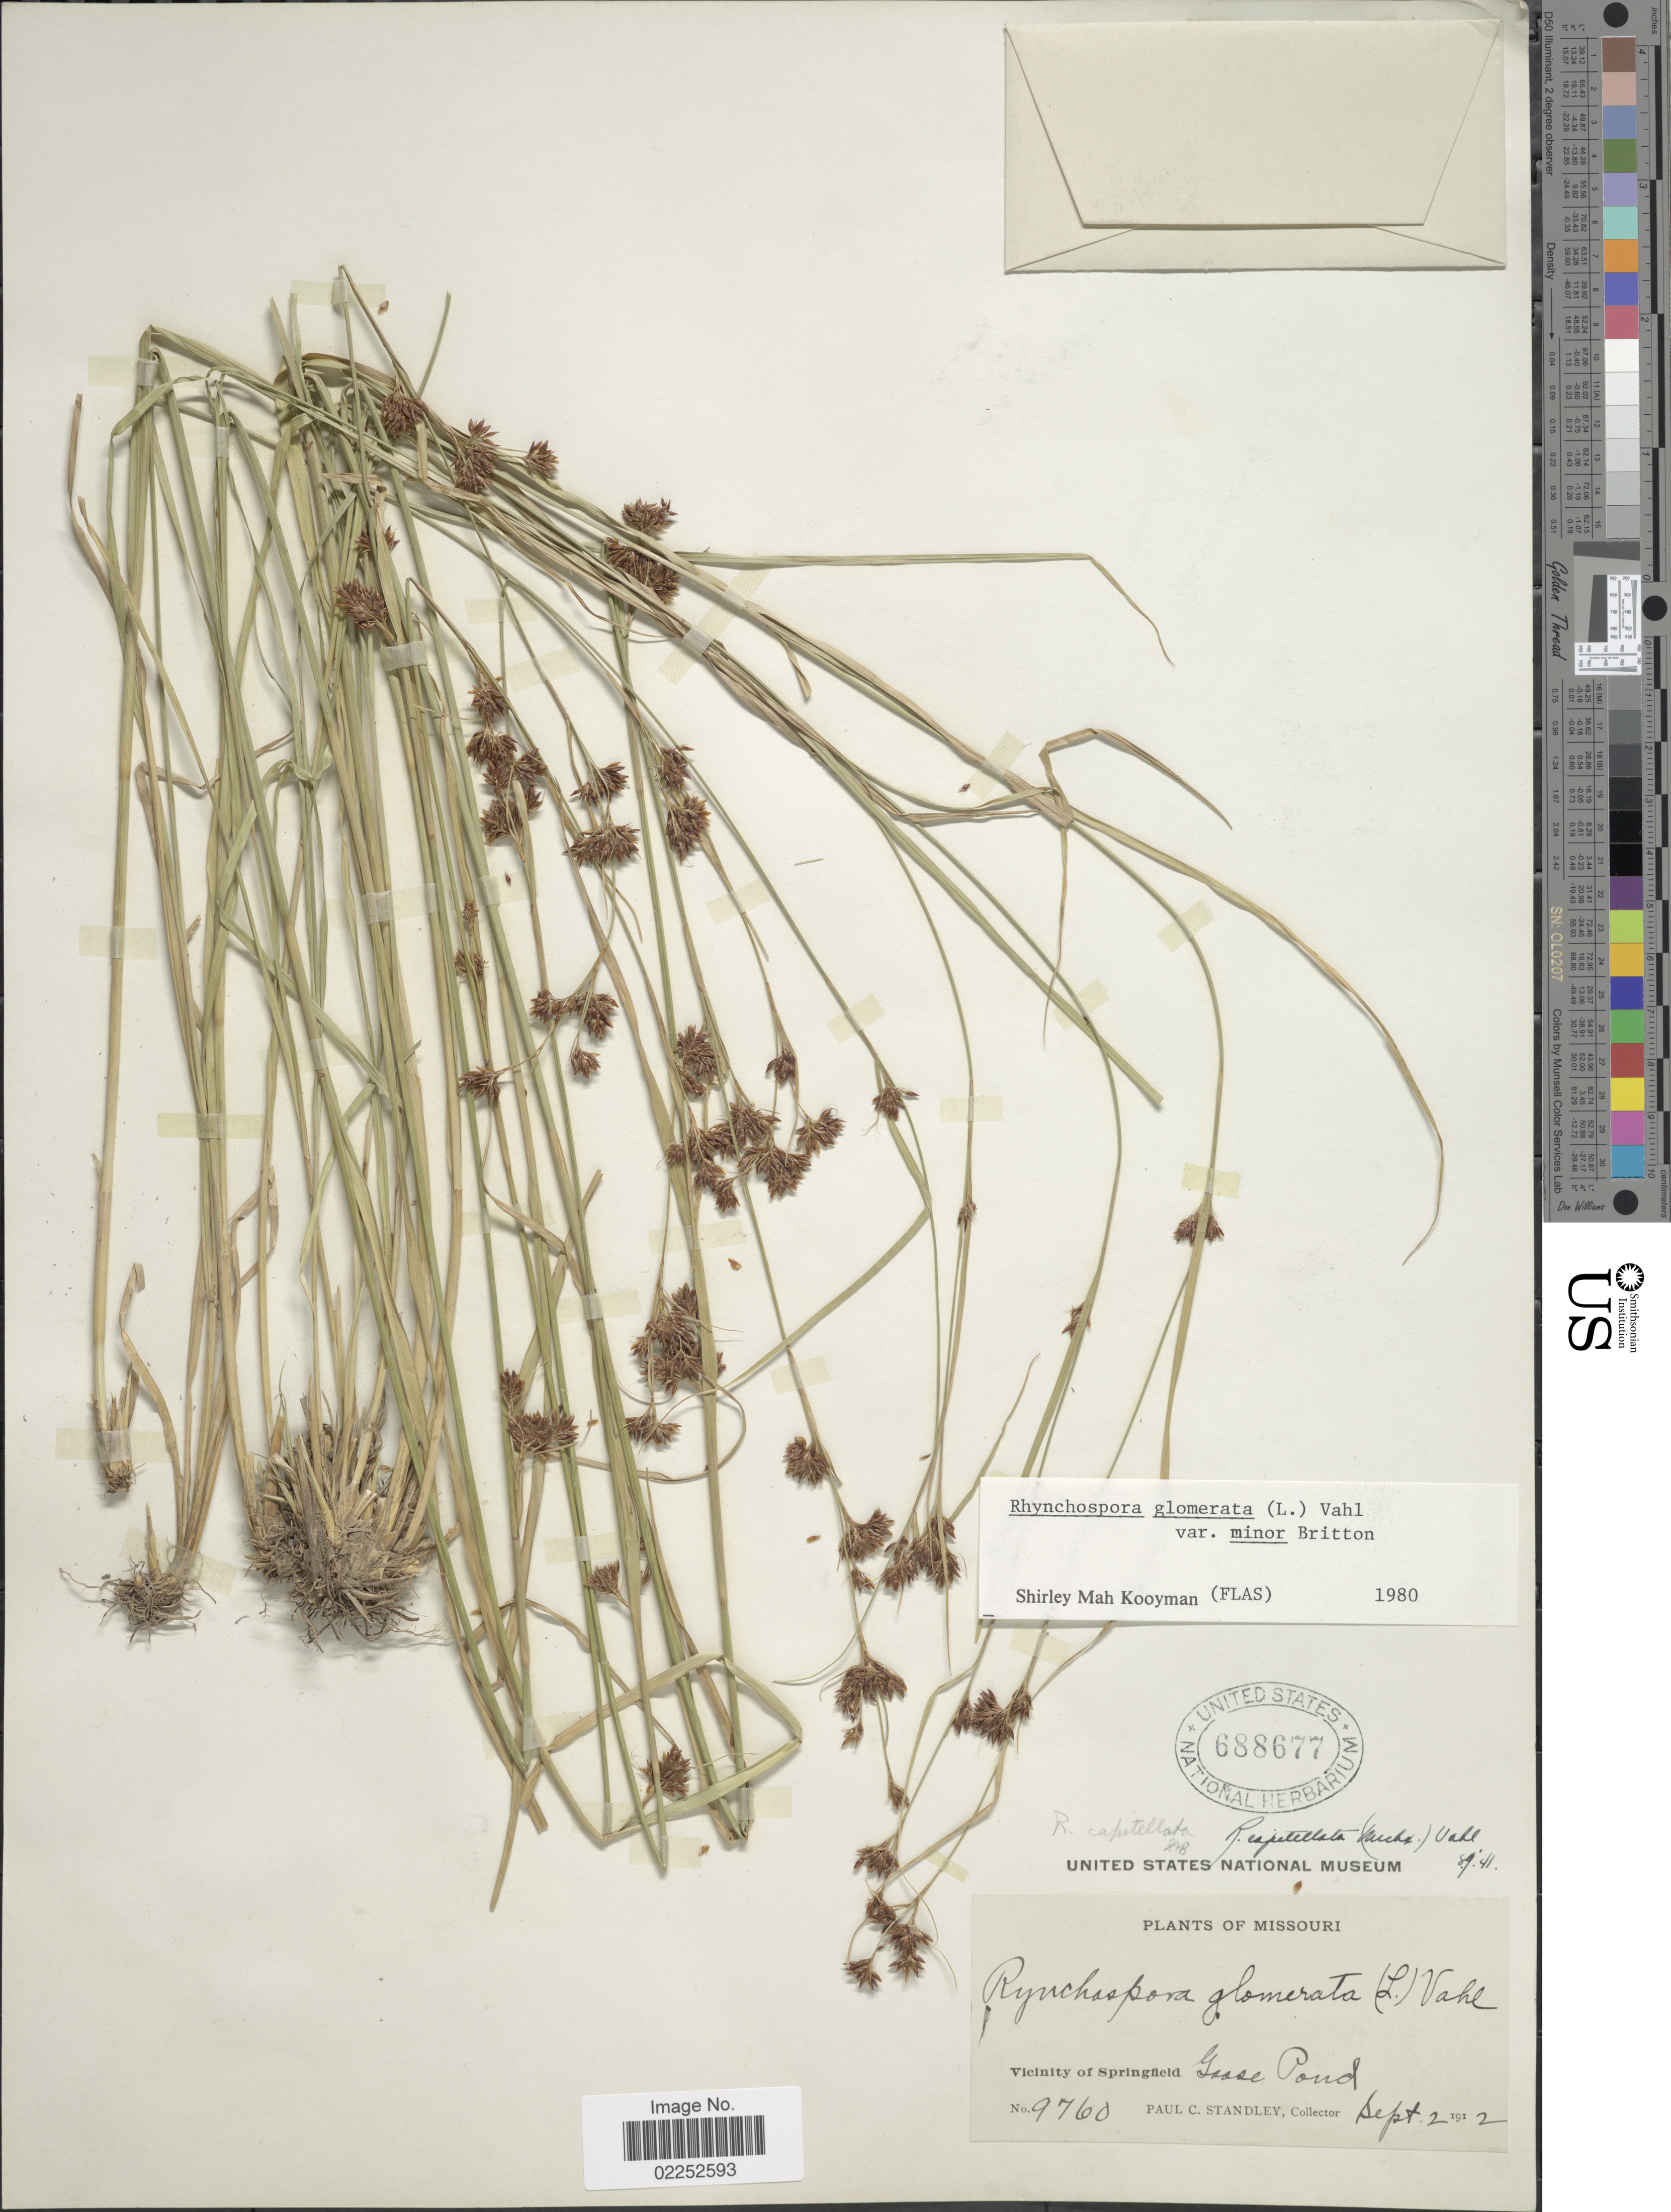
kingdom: Plantae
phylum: Tracheophyta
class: Liliopsida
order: Poales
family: Cyperaceae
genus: Rhynchospora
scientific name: Rhynchospora capitellata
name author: (Michx.) Vahl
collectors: P. C. Standley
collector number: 9760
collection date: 1912-09-02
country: United States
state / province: Missouri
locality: Vicinity of Springfield, Goose Pond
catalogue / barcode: US 688677